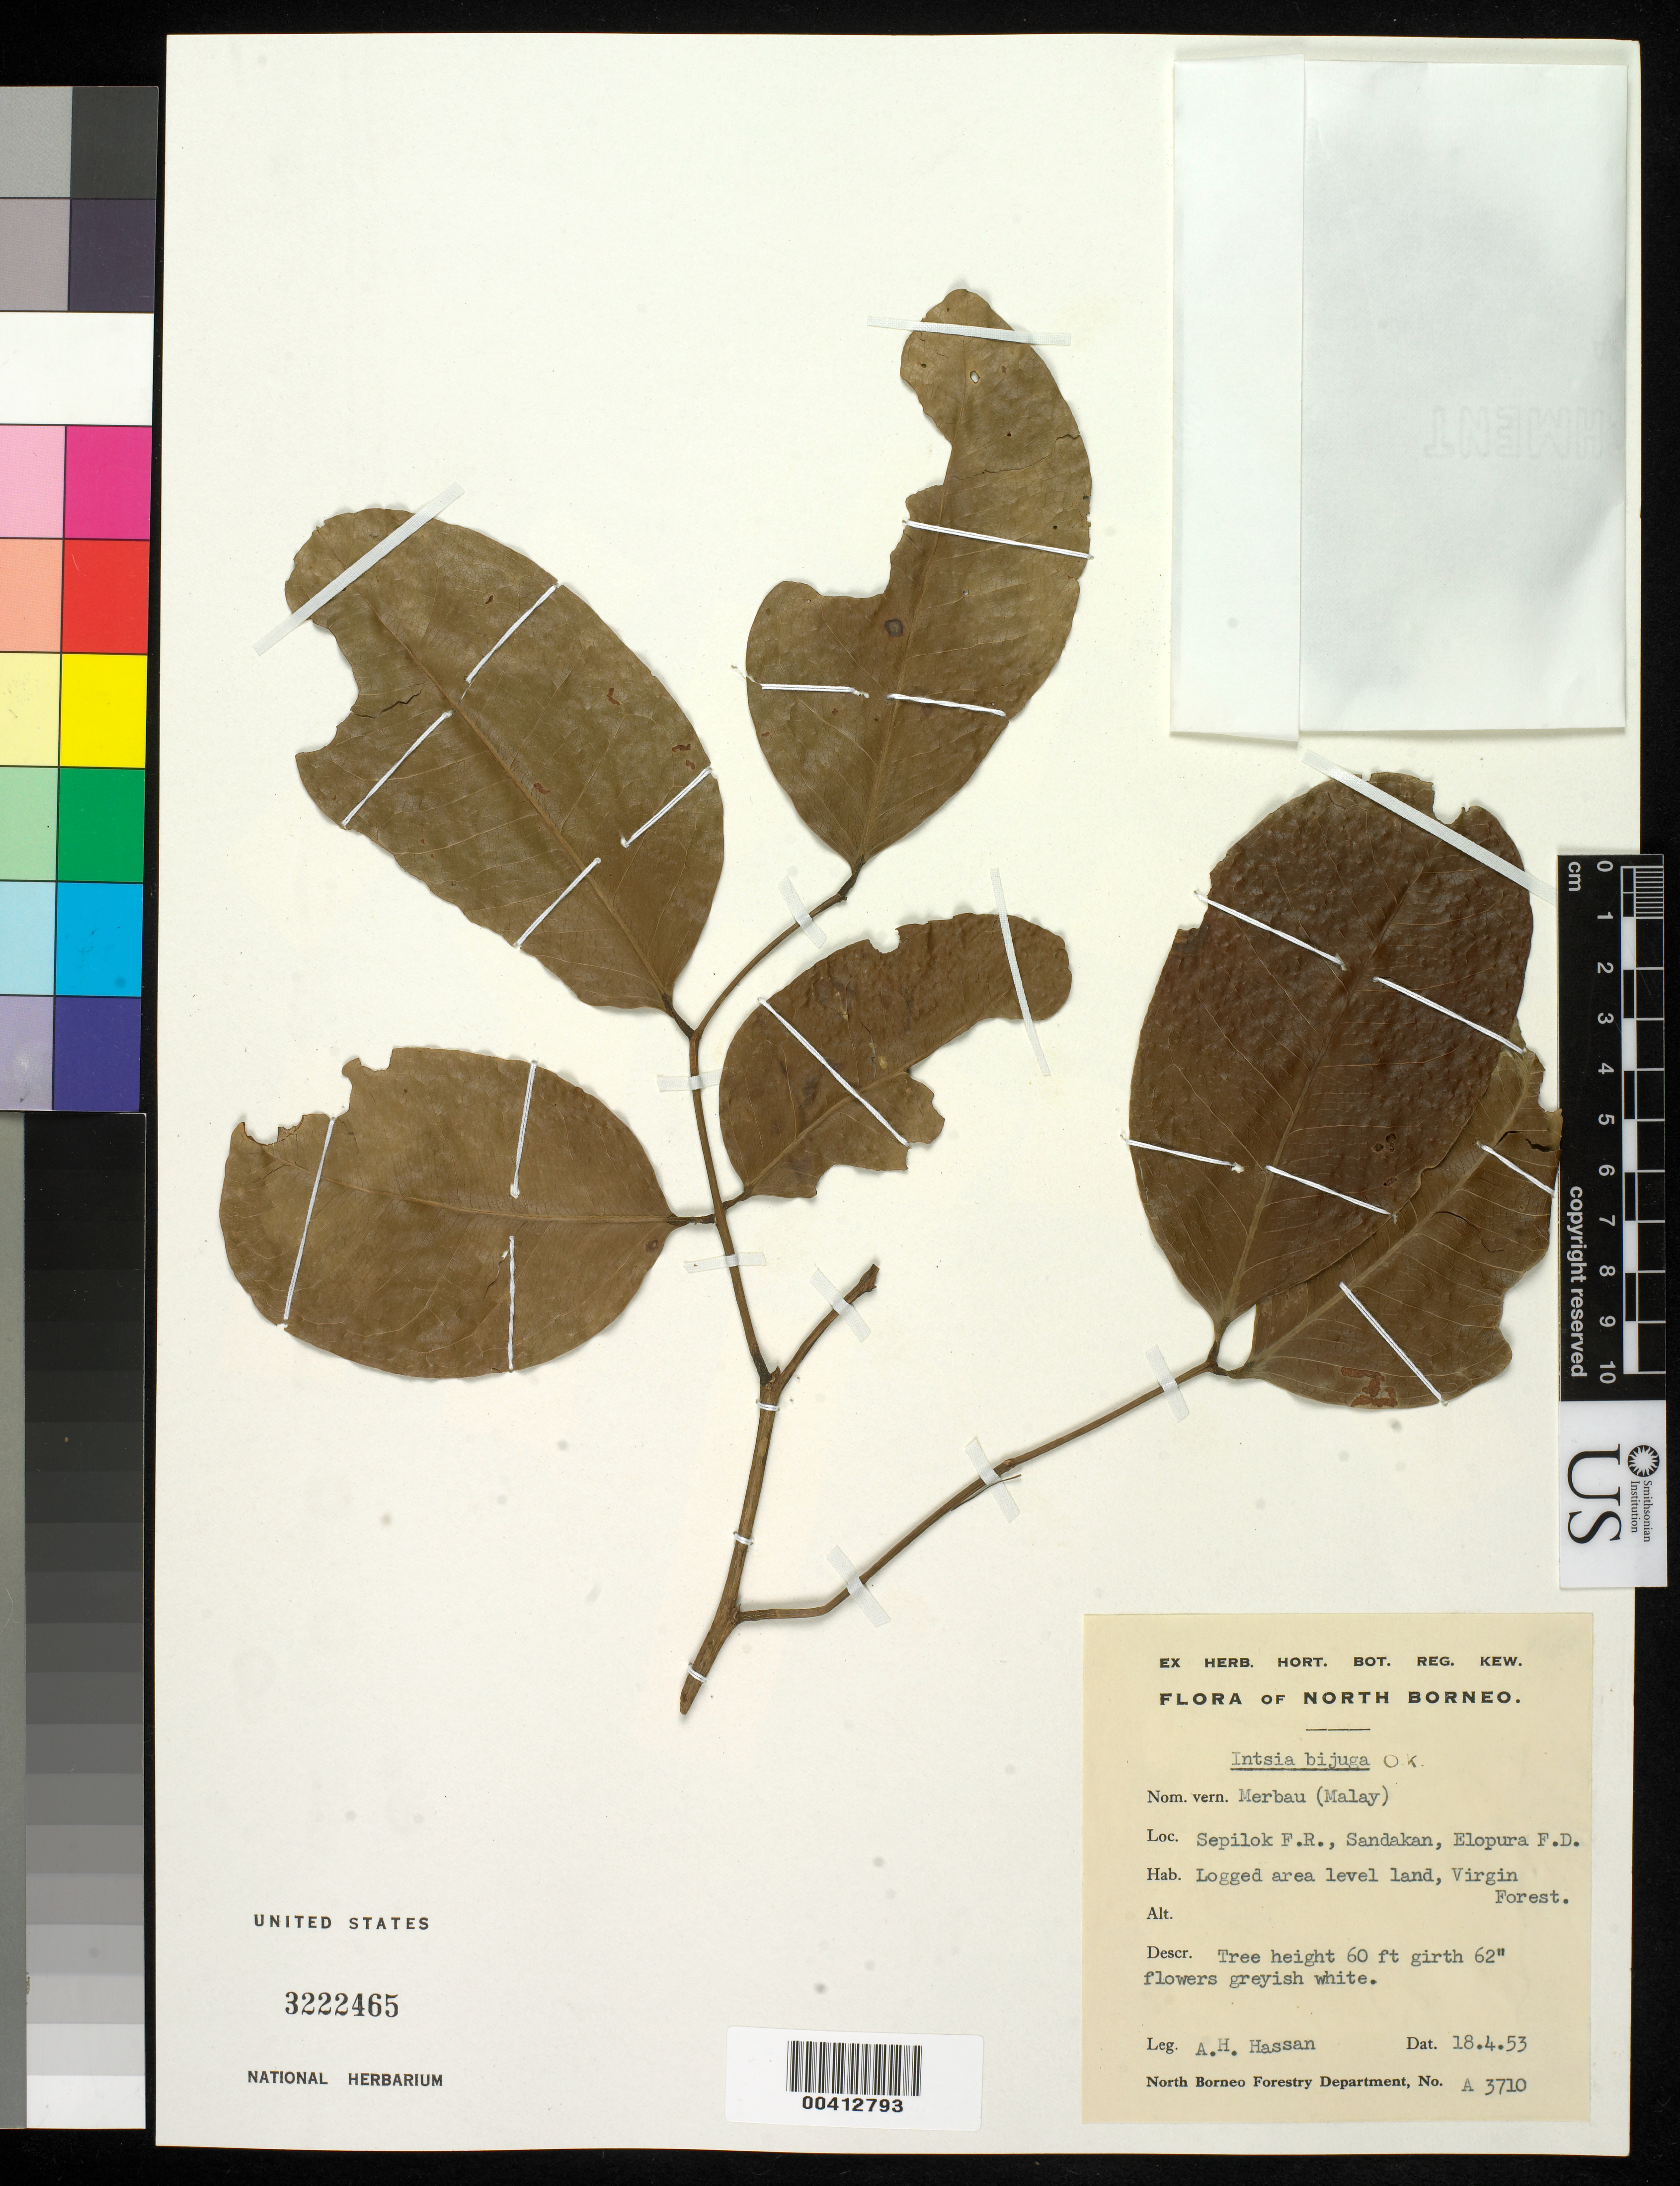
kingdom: Plantae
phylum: Tracheophyta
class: Magnoliopsida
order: Fabales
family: Fabaceae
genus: Intsia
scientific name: Intsia bijuga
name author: (Colebr.) Kuntze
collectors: A. Hassan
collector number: A3710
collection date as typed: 18 Apr 1953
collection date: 1953-04-18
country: Malaysia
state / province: Sabah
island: Borneo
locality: Sepilok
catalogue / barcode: US 3222465